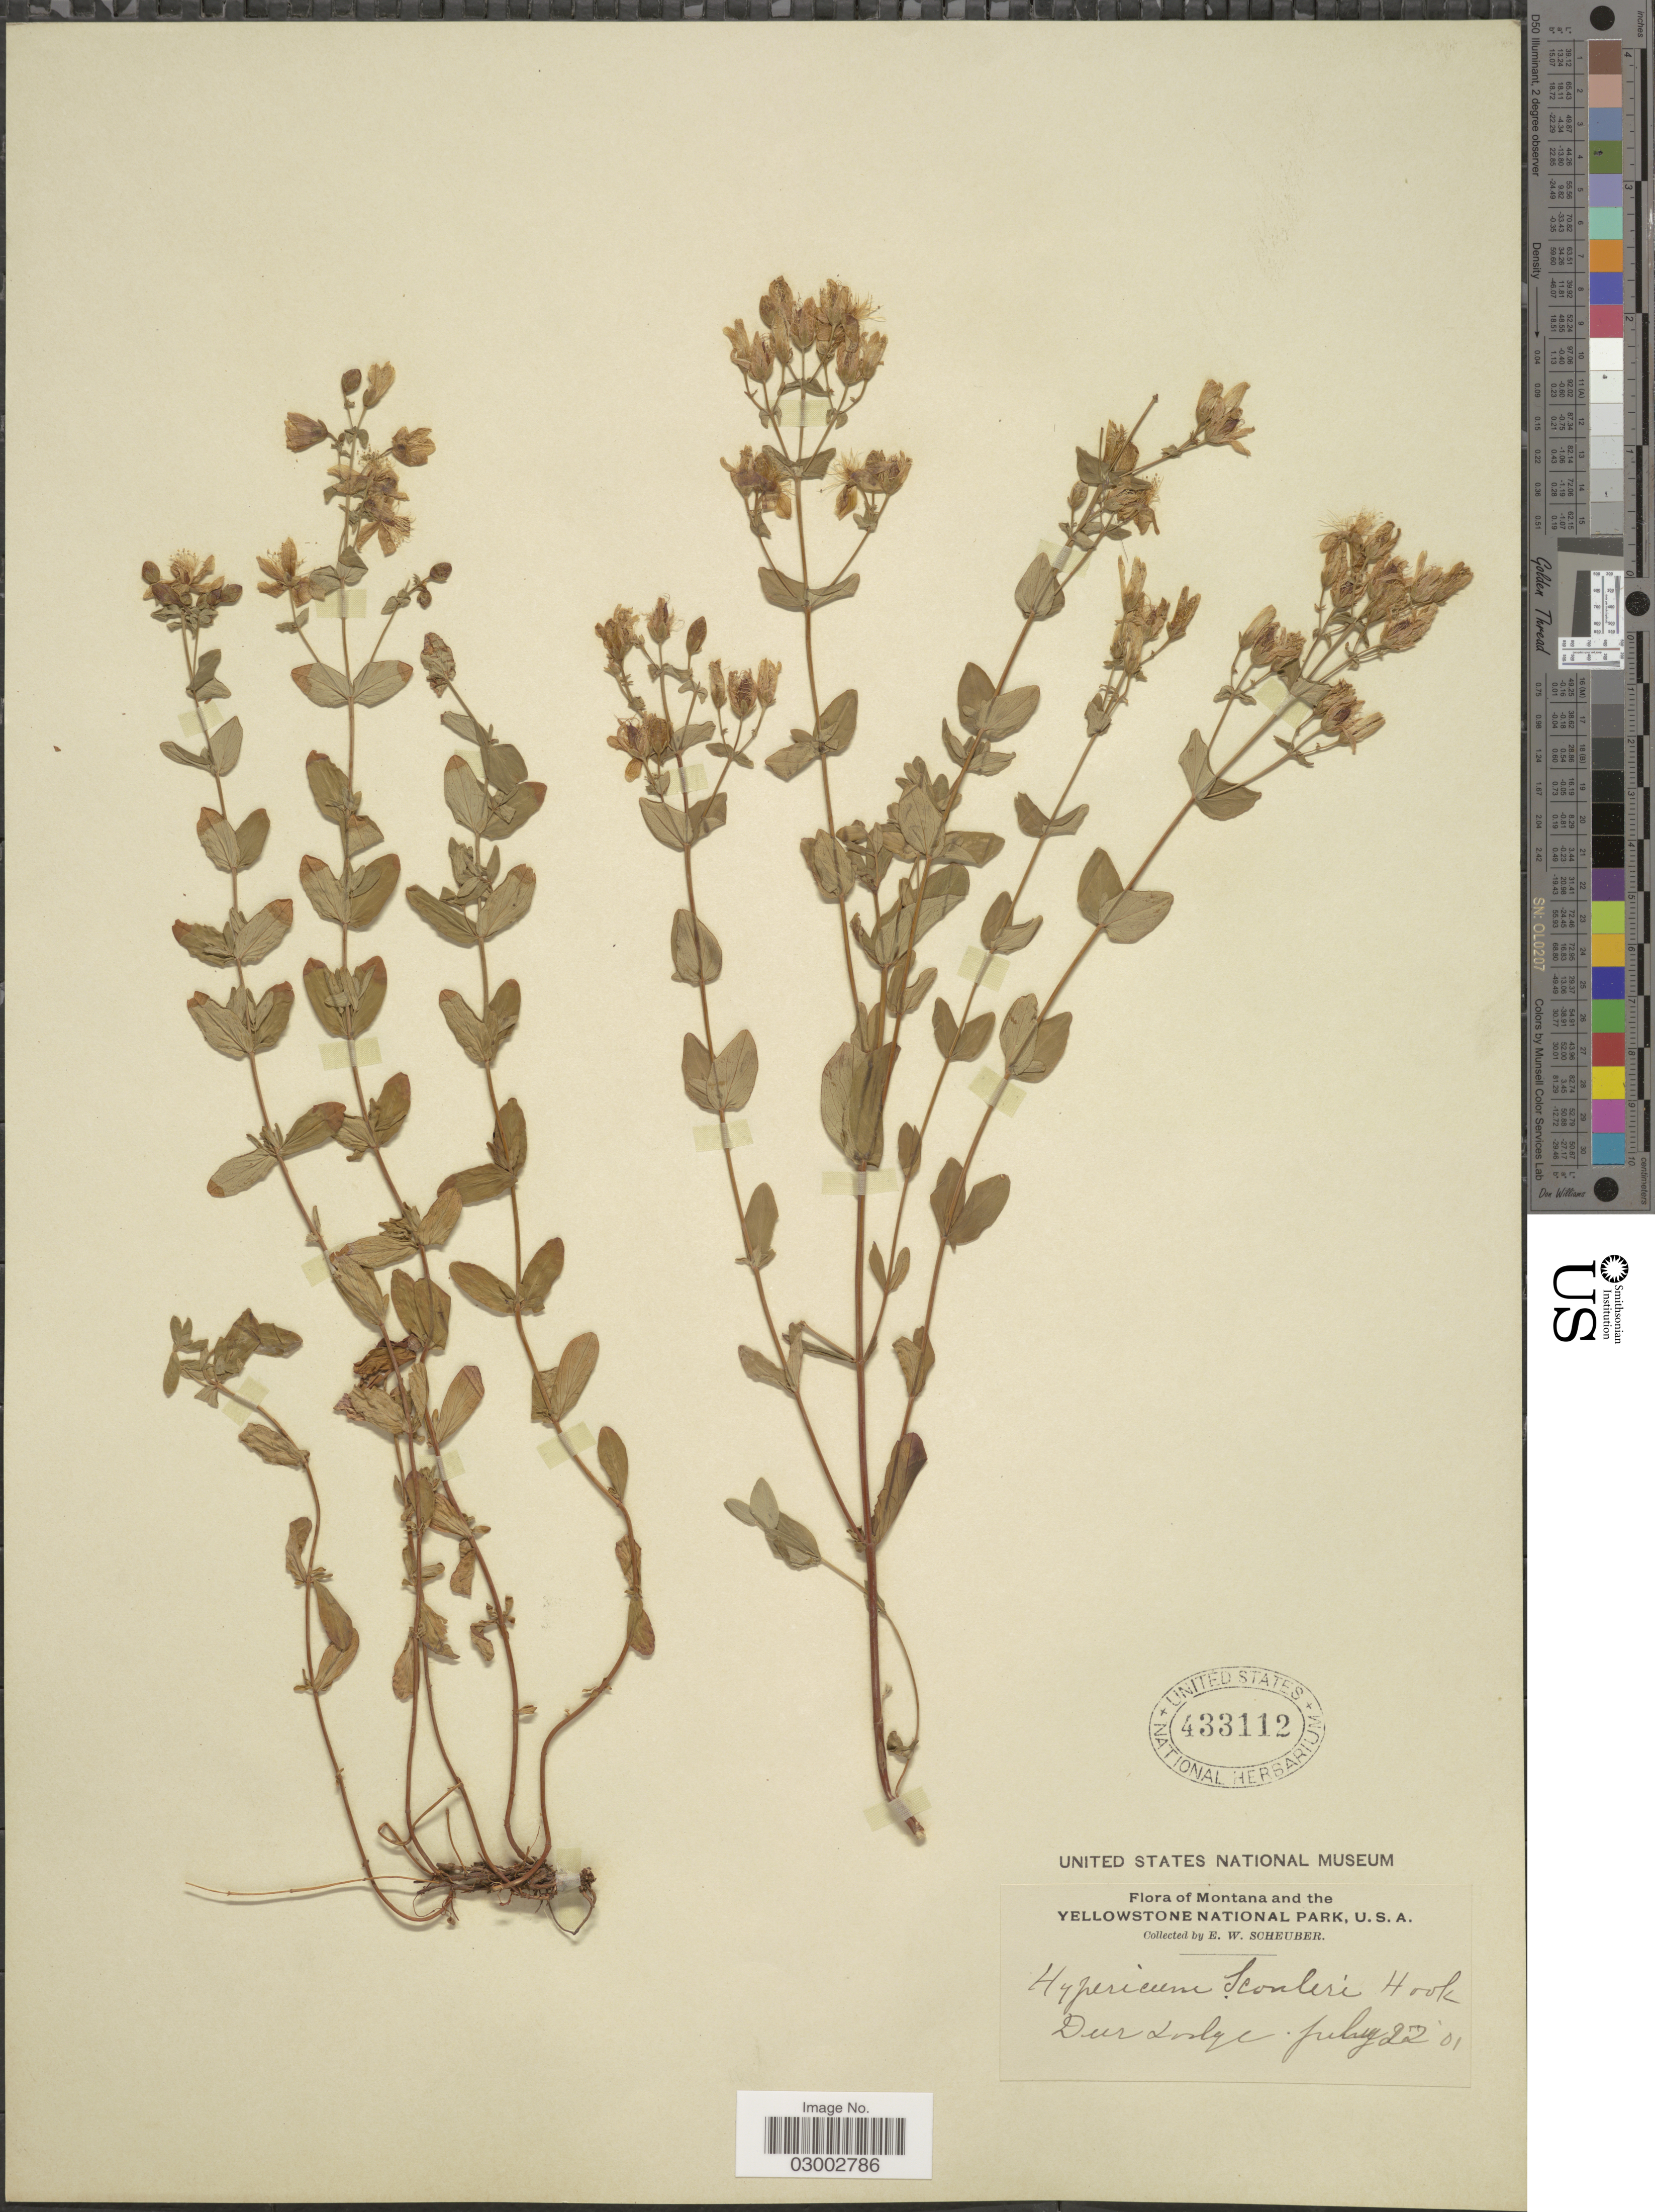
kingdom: Plantae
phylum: Tracheophyta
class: Magnoliopsida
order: Malpighiales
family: Hypericaceae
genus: Hypericum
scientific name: Hypericum scouleri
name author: Hook.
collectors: E. Scheuber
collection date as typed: Transcribed d/m/y: 22/7/1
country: United States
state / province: Montana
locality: The Yellowstone Park. Deer Lodge.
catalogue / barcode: US 433112